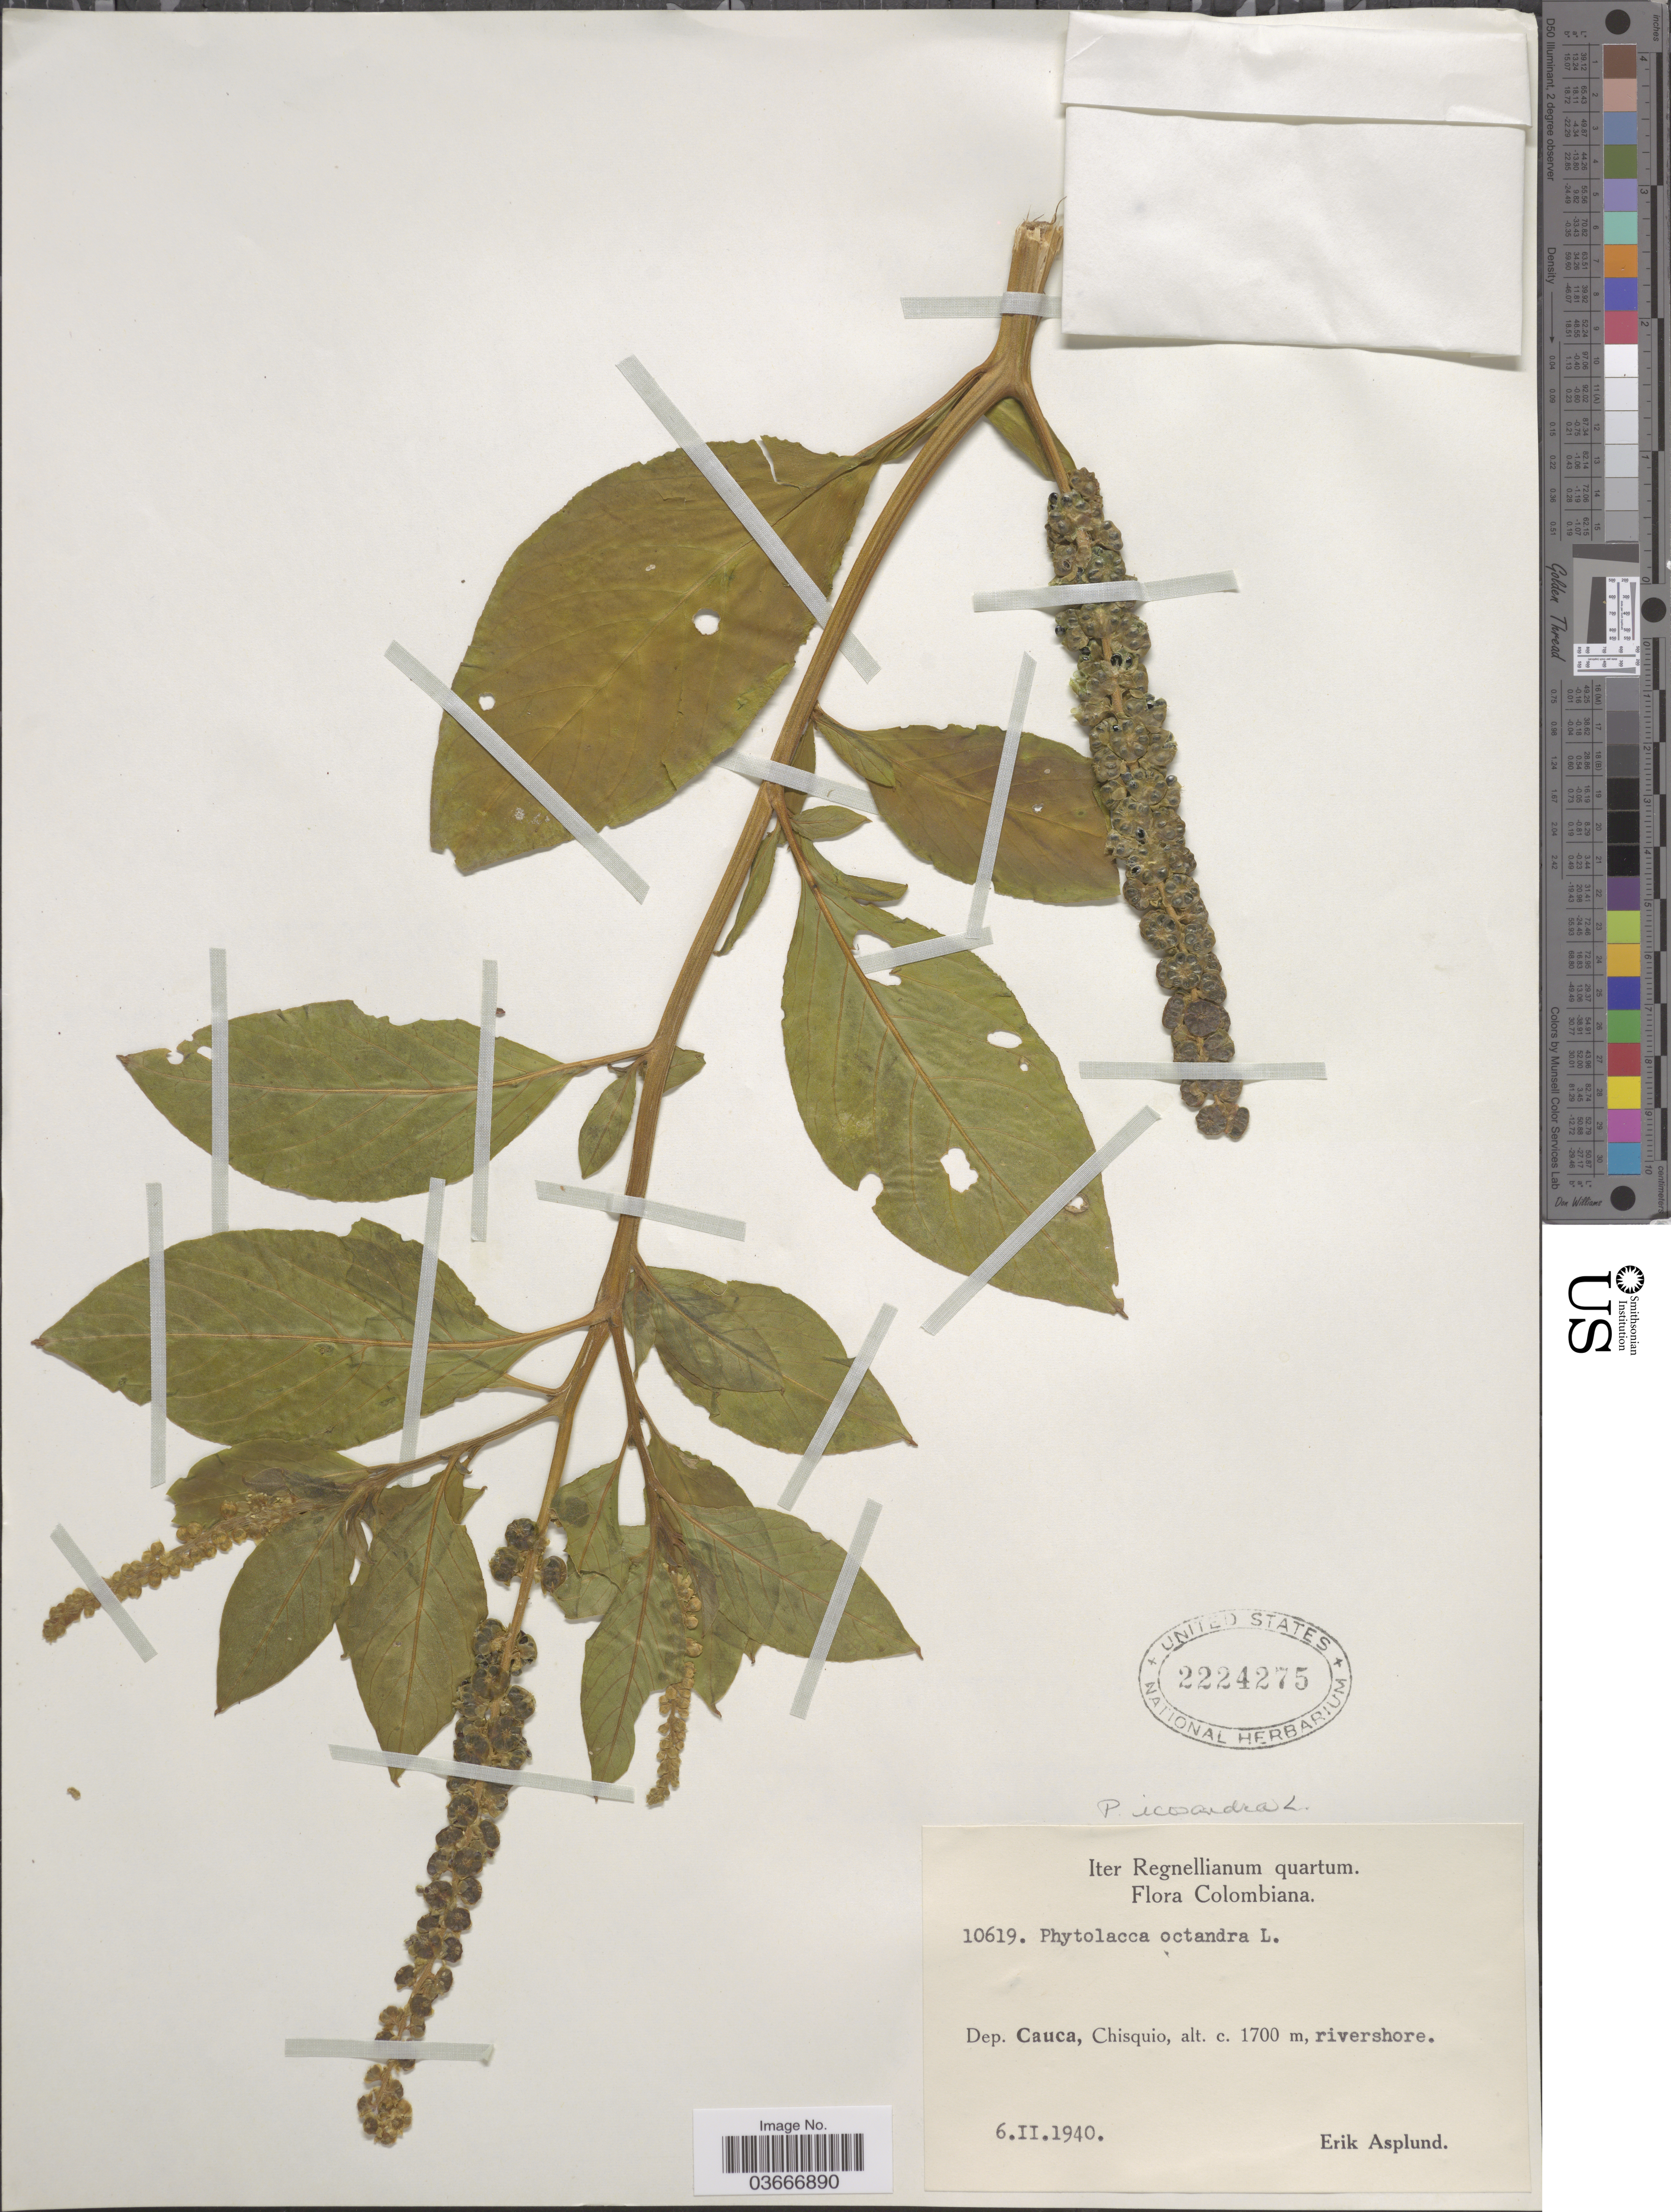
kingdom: Plantae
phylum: Tracheophyta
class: Magnoliopsida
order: Caryophyllales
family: Phytolaccaceae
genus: Phytolacca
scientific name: Phytolacca icosandra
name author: L.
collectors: E. Asplund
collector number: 10619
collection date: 1940-02-06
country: Colombia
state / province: Cauca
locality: Dep. Cauca, Chisquio.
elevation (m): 1700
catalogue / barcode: US 2224275